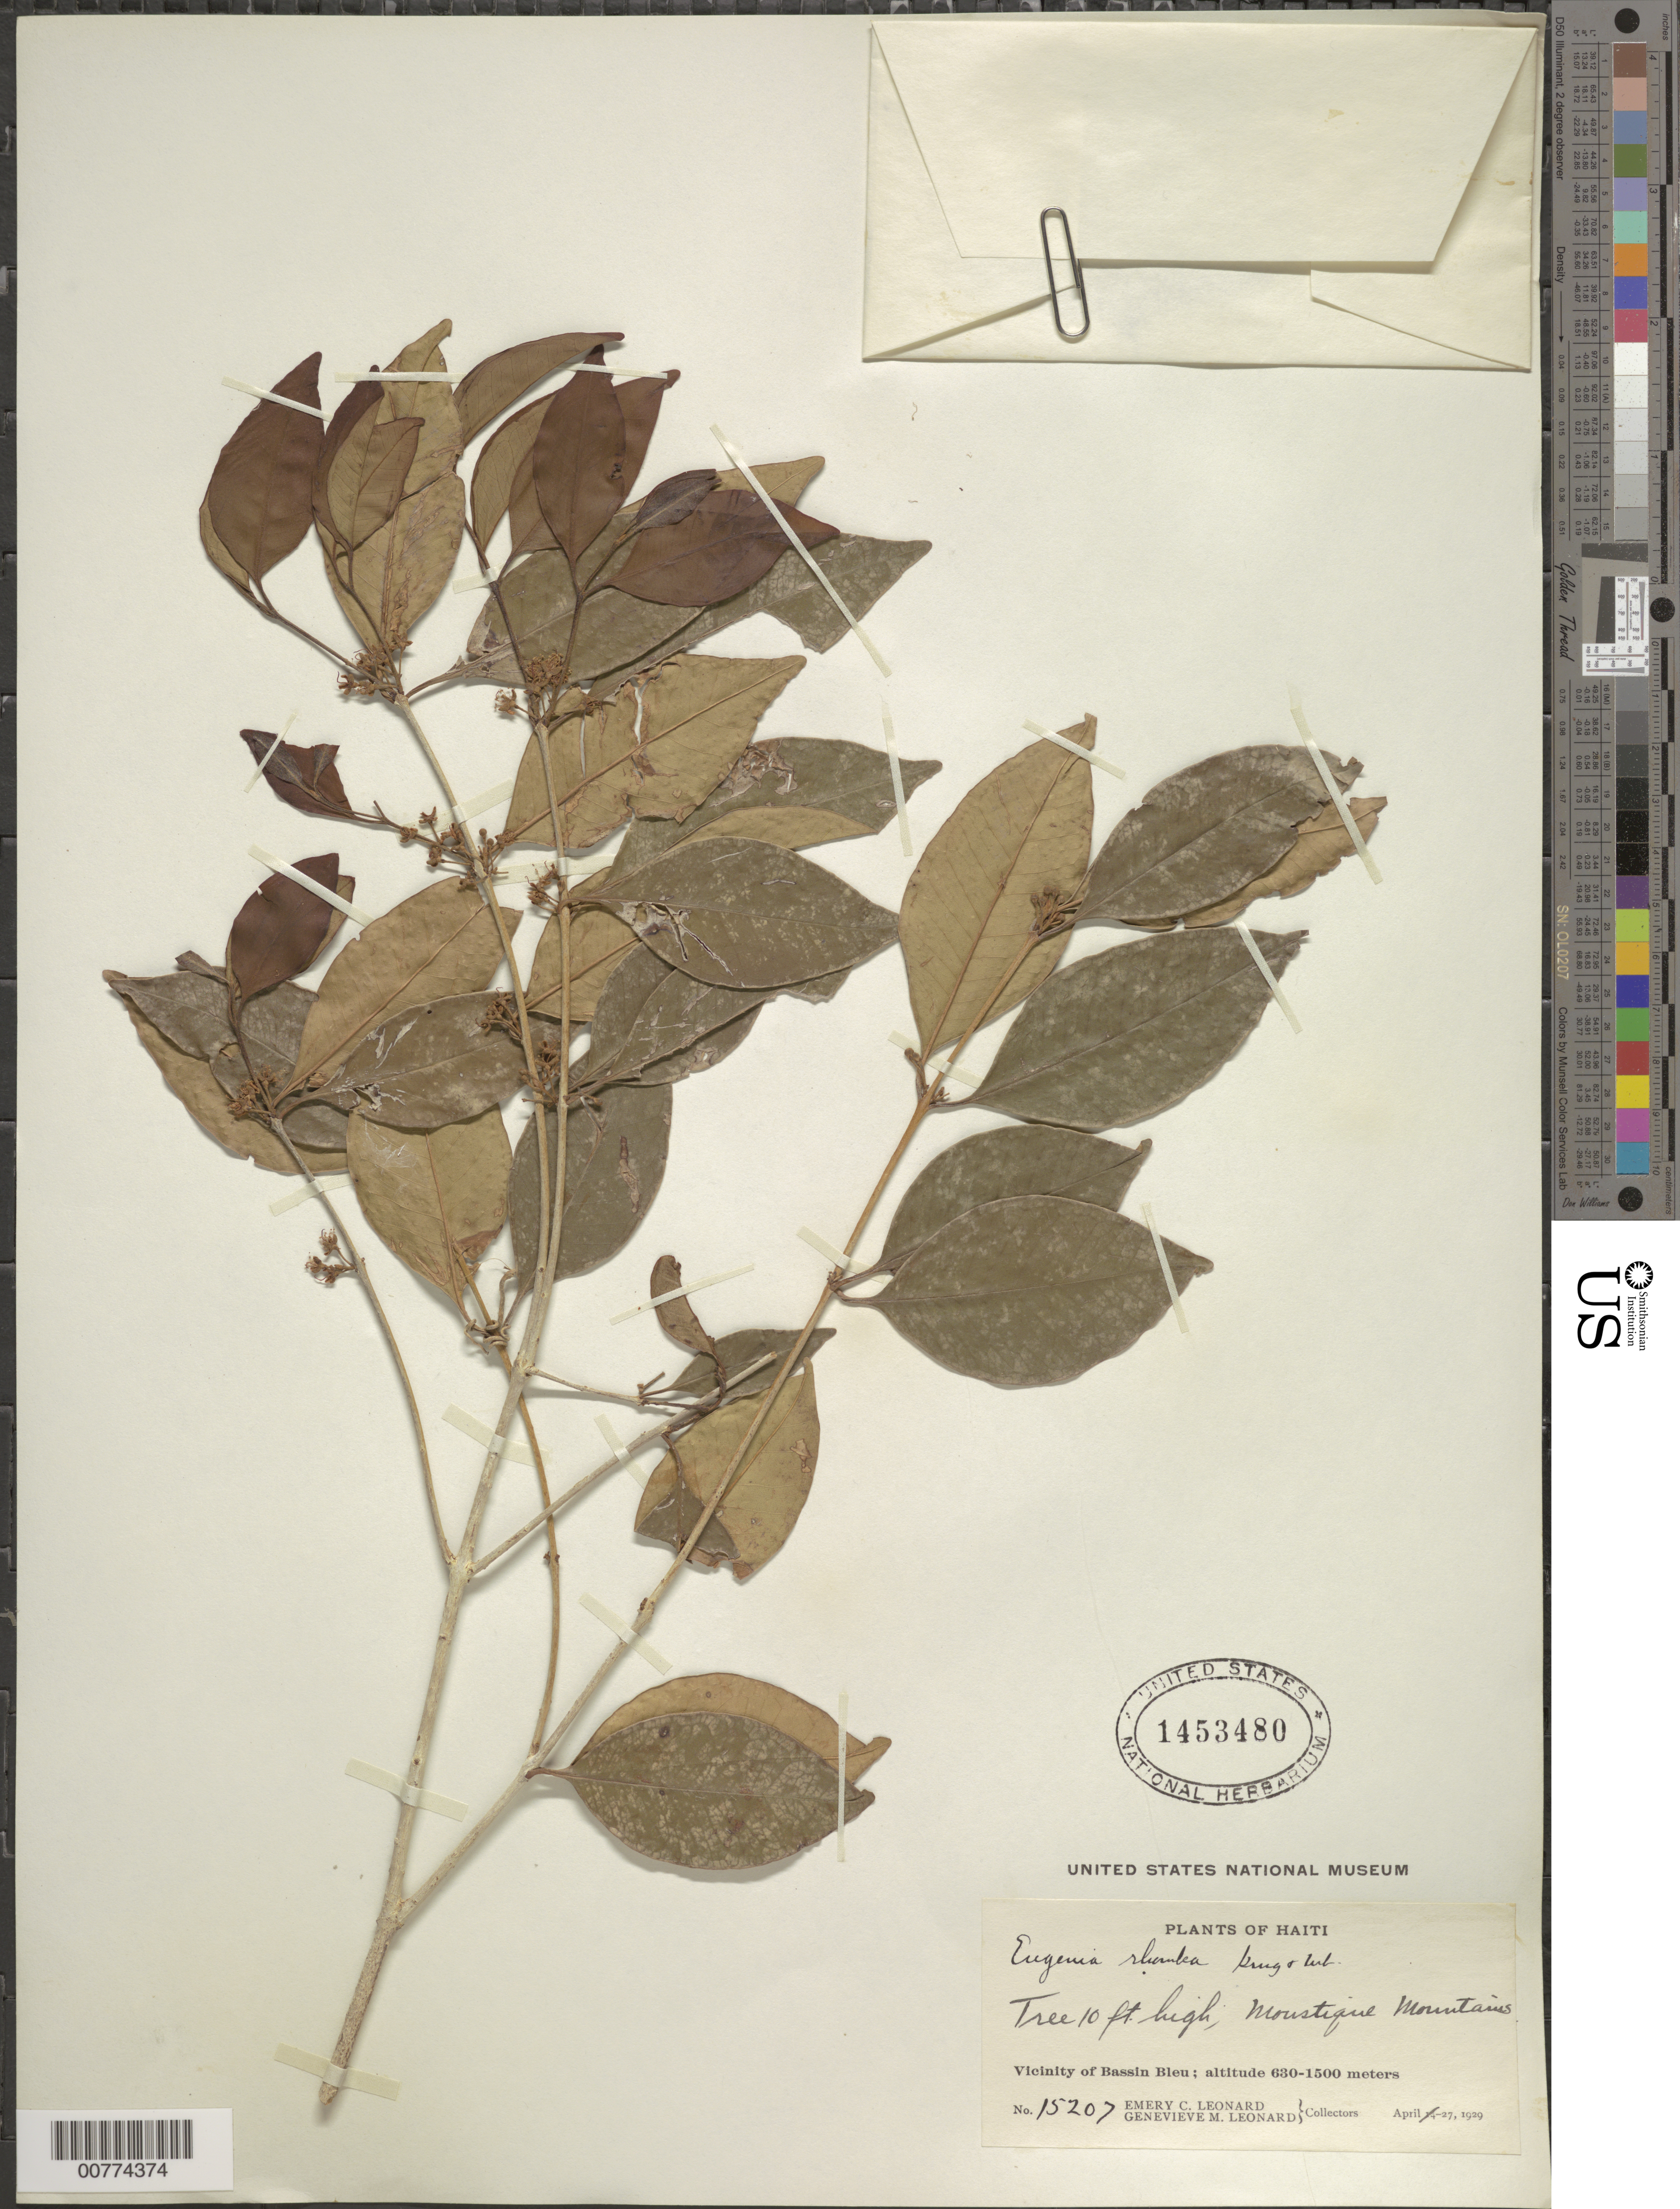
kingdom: Plantae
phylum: Tracheophyta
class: Magnoliopsida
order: Myrtales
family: Myrtaceae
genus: Eugenia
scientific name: Eugenia rhombea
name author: (O. Berg) Krug & Urb.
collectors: E. C. Leonard & G. M. Leonard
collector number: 15207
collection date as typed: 27 Apr 1929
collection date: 1929-04-27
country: Haiti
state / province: Nord-Ouest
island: Hispaniola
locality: Vicinity of Bassin Bleu, Moustique Mountains.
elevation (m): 630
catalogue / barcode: US 1453480